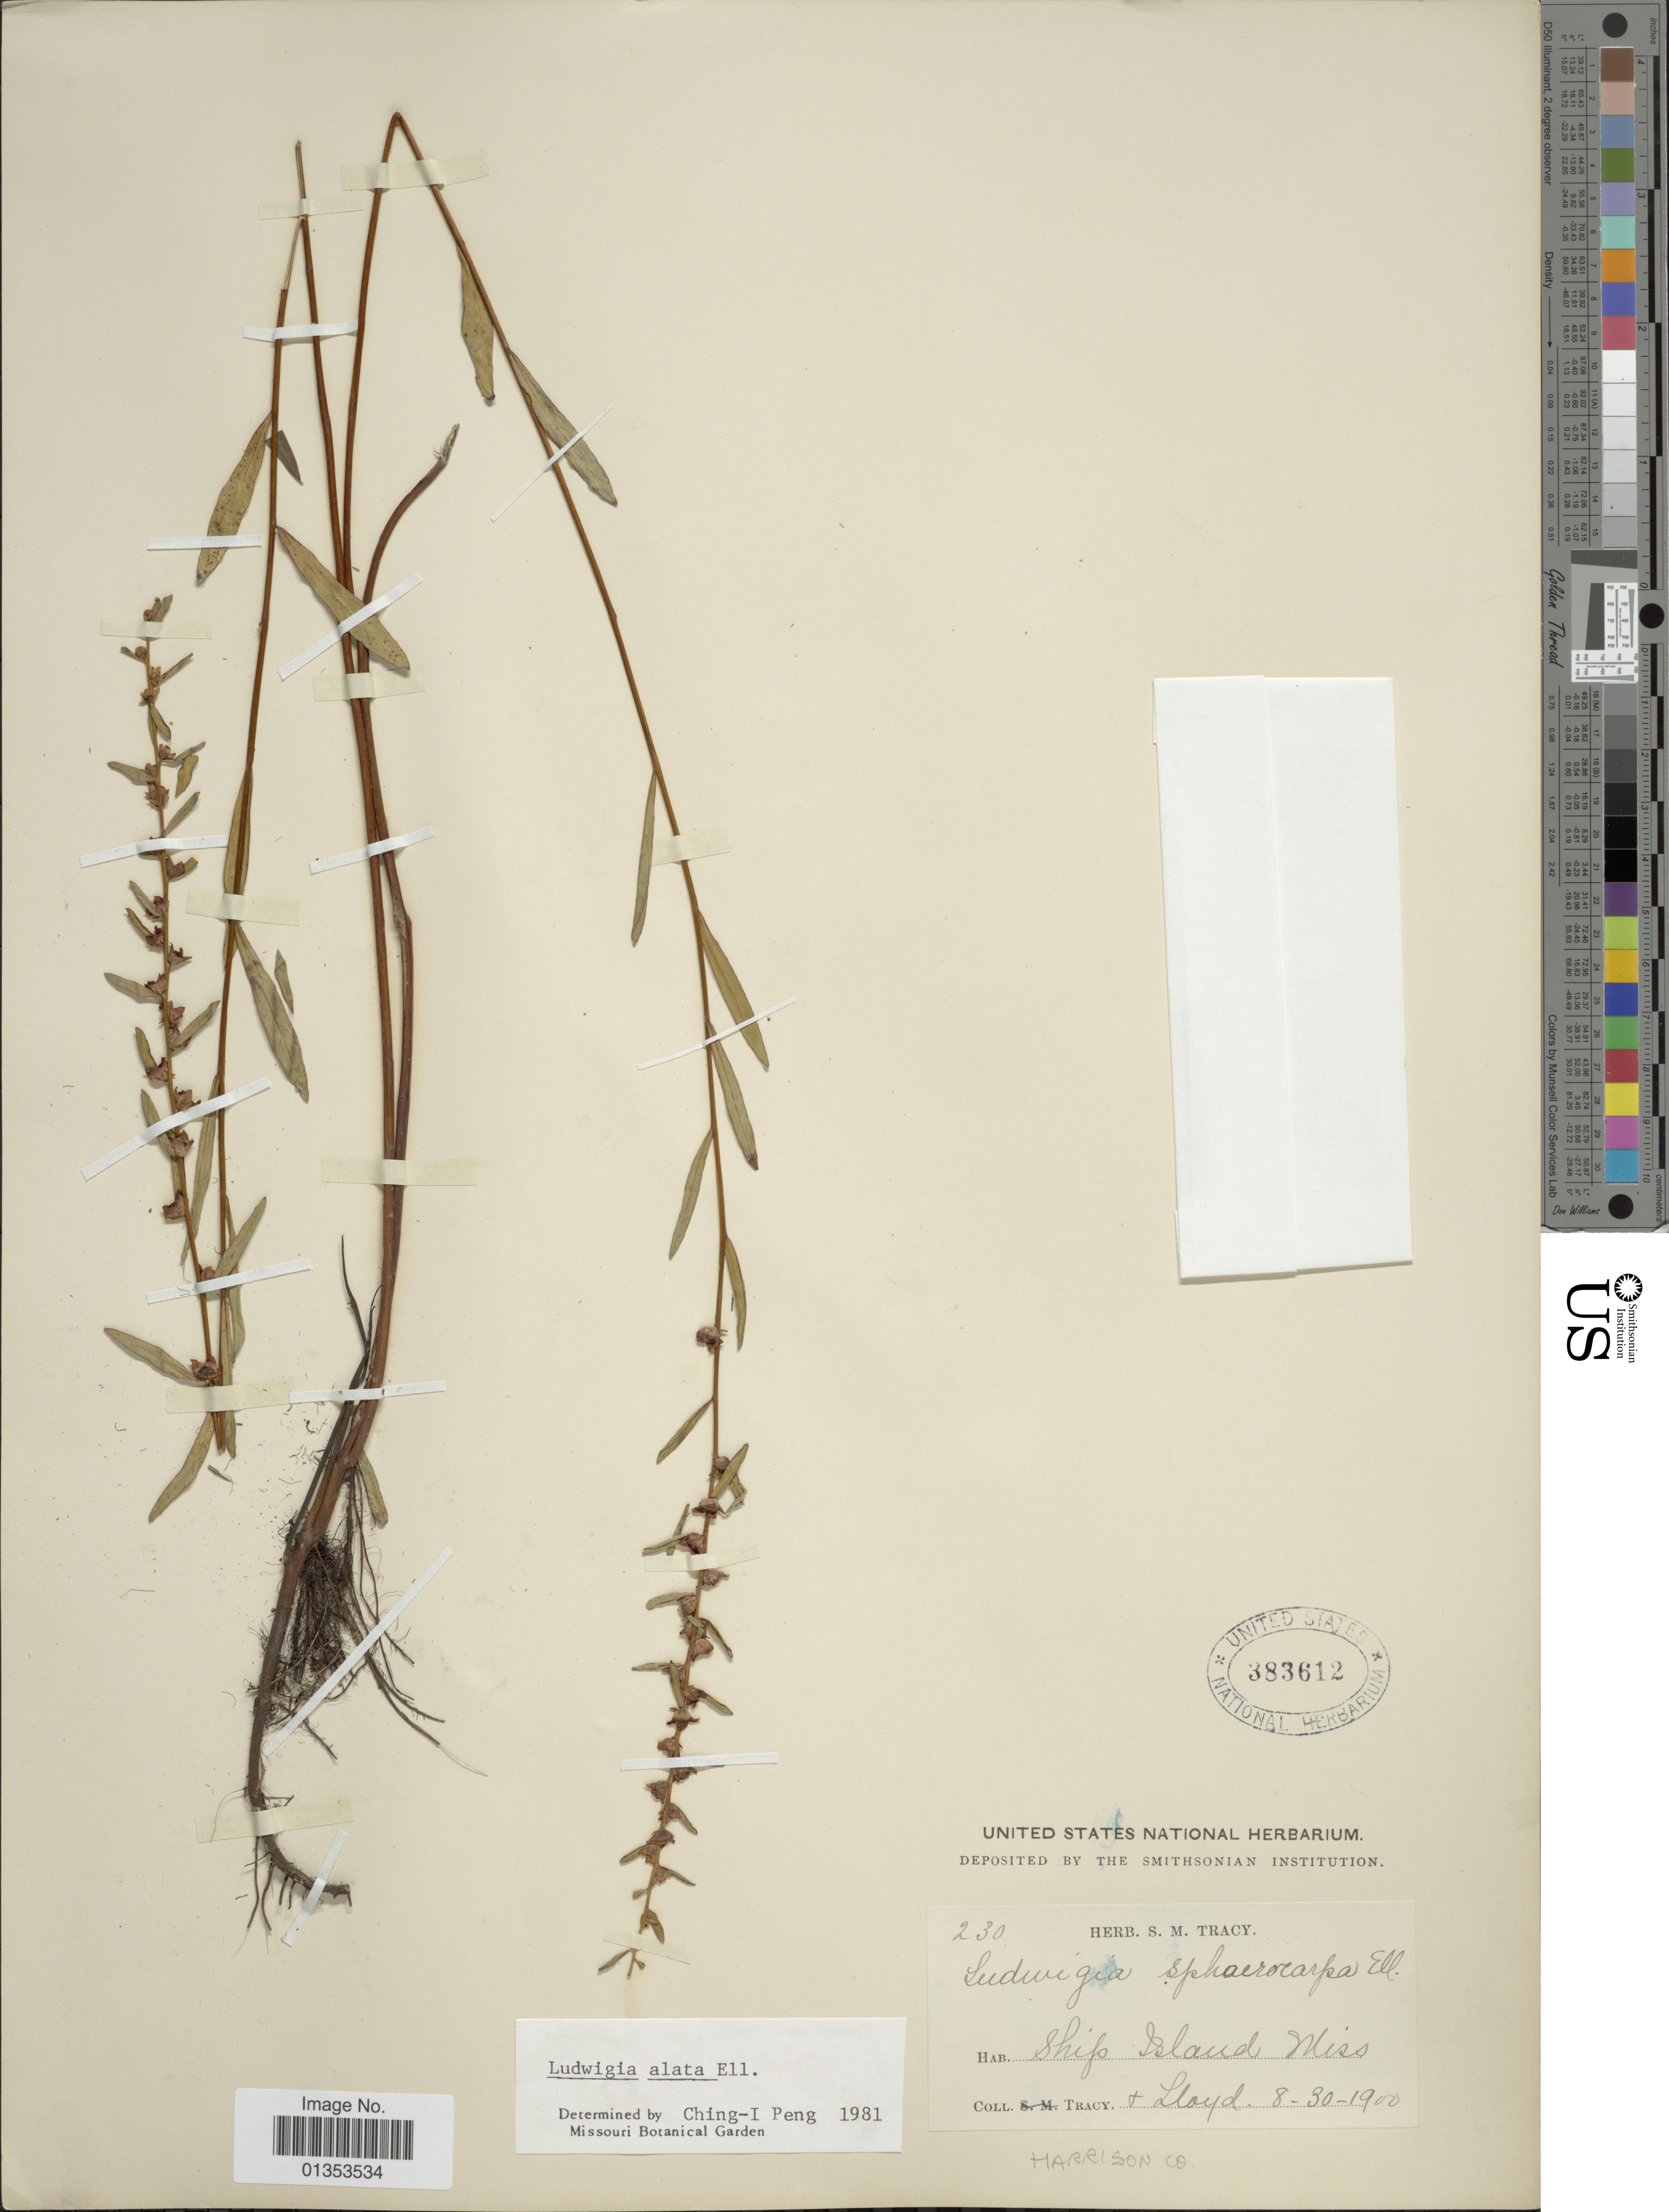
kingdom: Plantae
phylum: Tracheophyta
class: Magnoliopsida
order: Myrtales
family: Onagraceae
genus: Ludwigia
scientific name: Ludwigia alata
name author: Elliott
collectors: -. Tracy & -- Lloyd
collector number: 230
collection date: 1900-08-30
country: United States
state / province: Mississippi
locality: Ship Island, Harrison Co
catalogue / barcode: US 383612